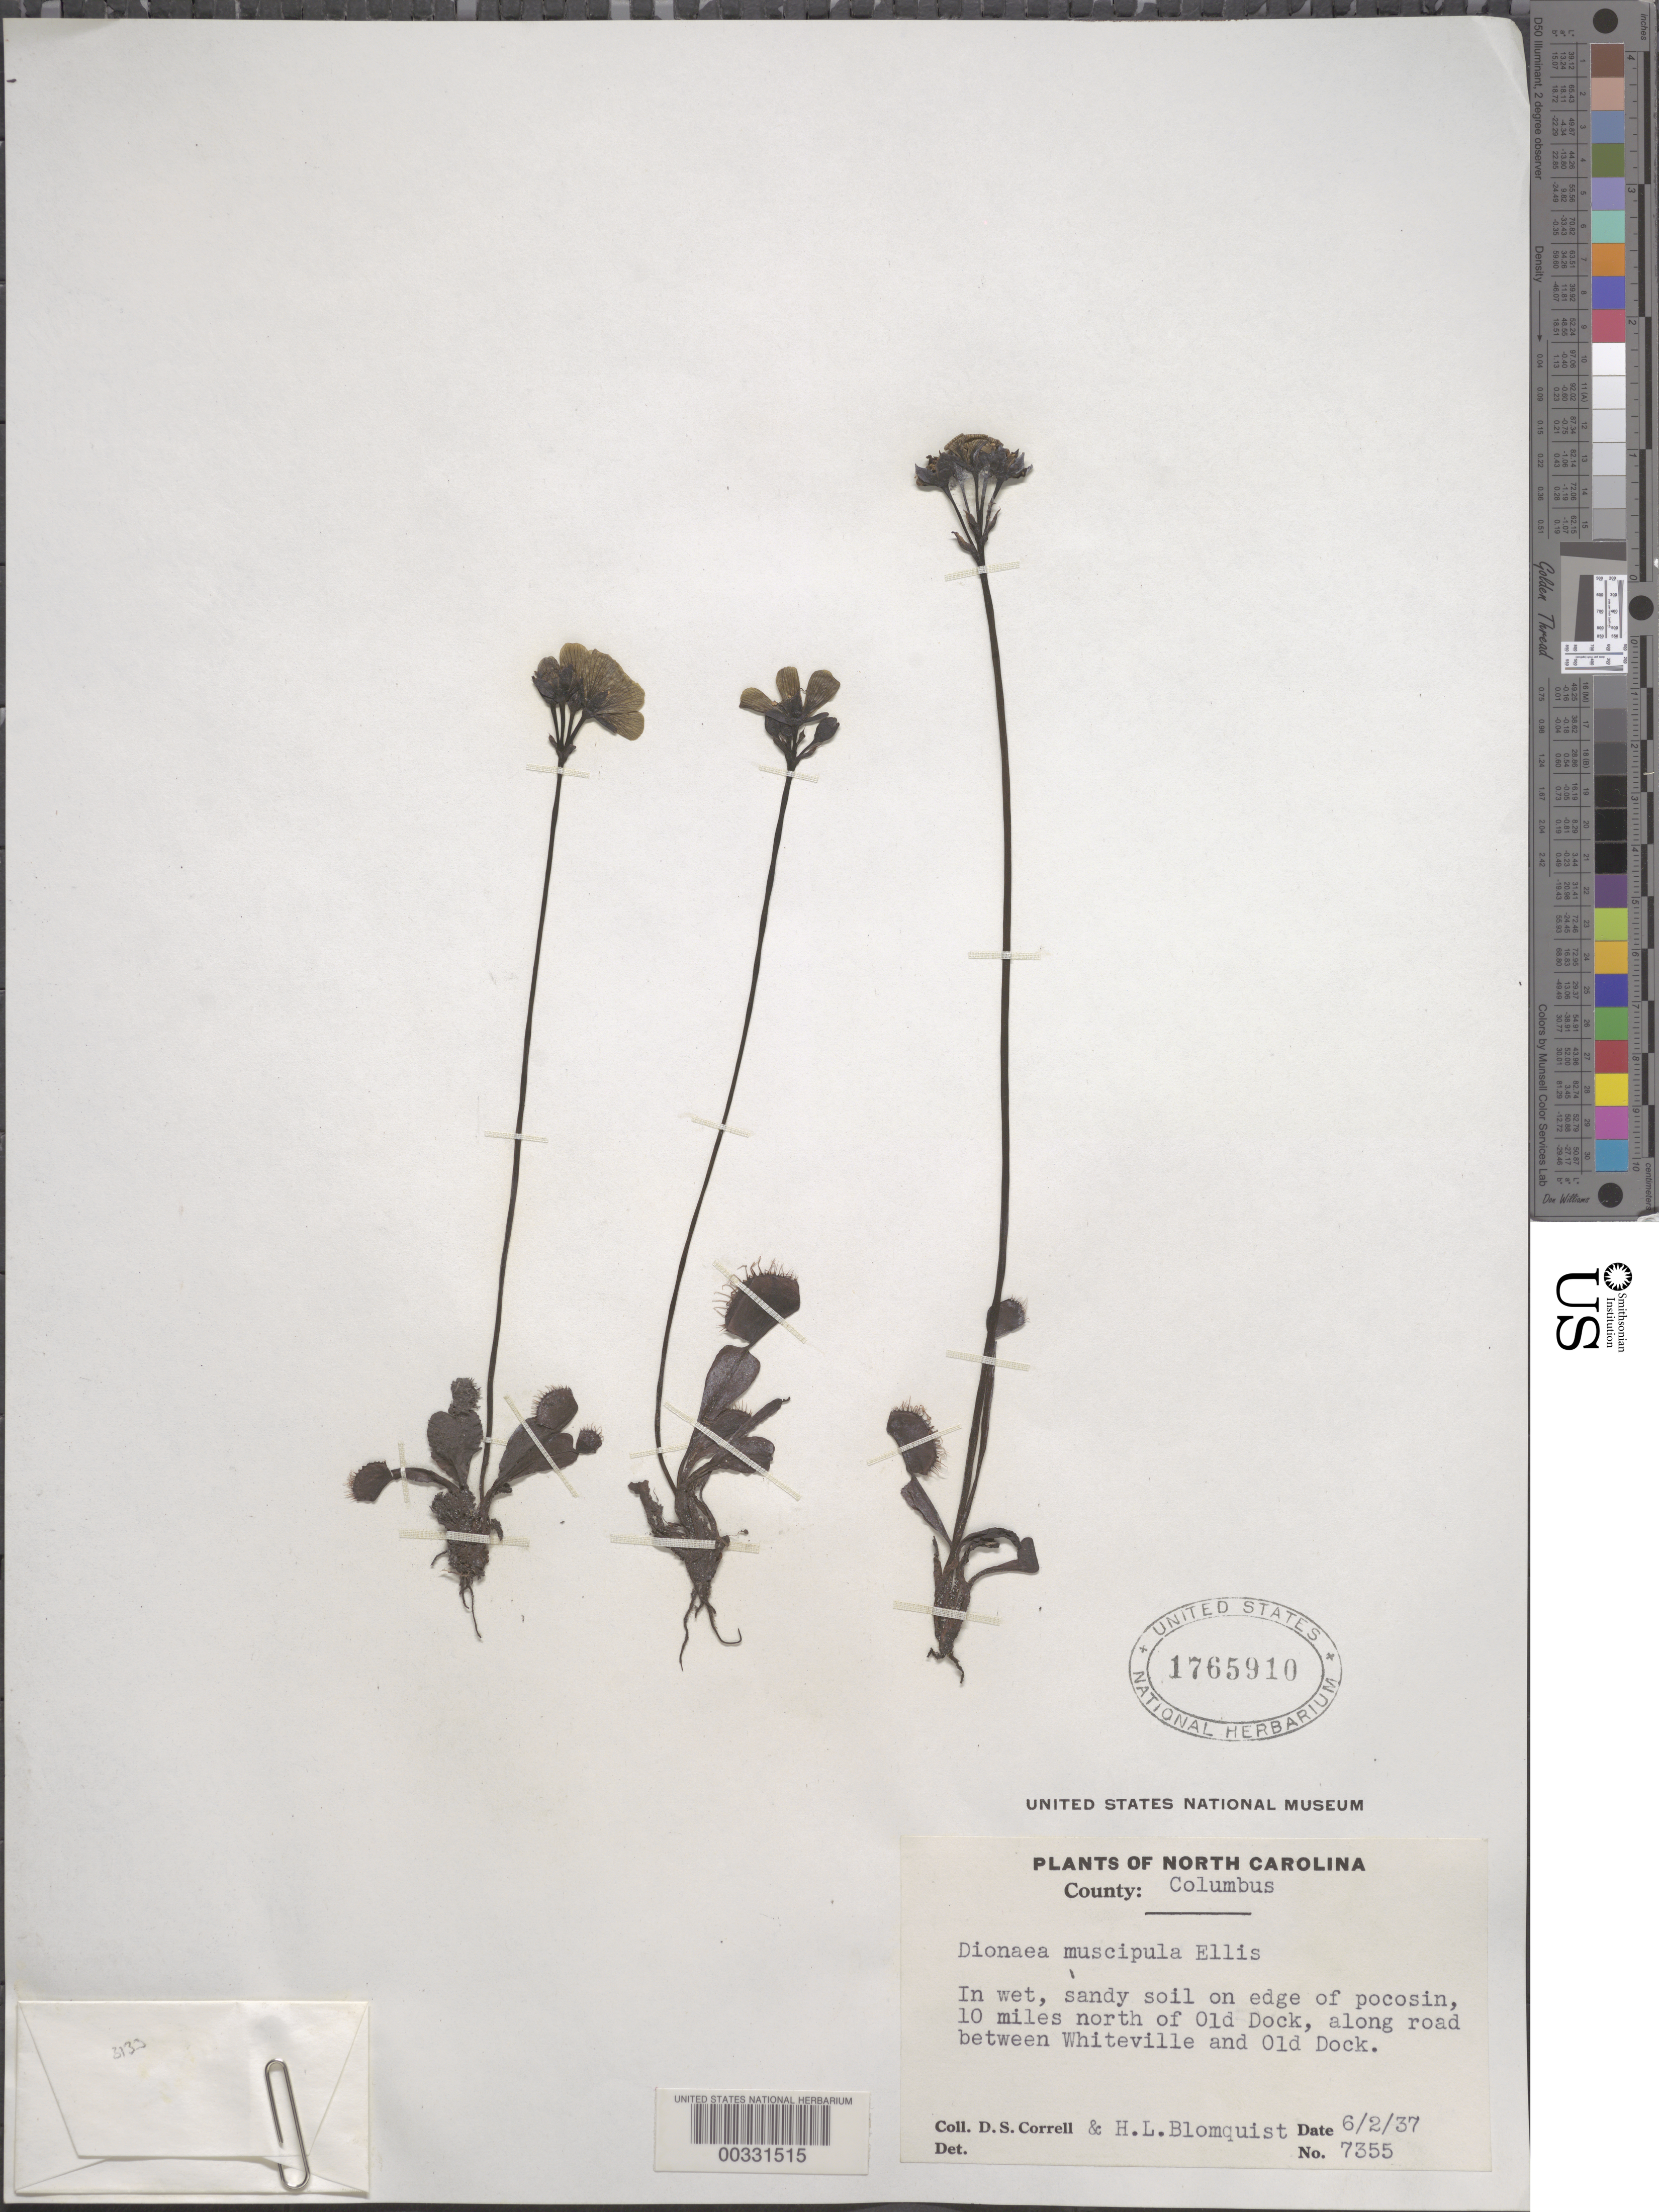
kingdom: Plantae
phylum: Tracheophyta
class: Magnoliopsida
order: Caryophyllales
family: Droseraceae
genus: Dionaea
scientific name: Dionaea muscipula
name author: J. Ellis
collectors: D. S. Correll & H. Blomquist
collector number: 7355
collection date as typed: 02 Jun 1937 or 06 Feb 1937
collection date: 1937-02-06 or 1937-06-02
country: United States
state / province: North Carolina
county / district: Columbus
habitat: In wet, sandy soil on edge of pocosin.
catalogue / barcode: US 1765910